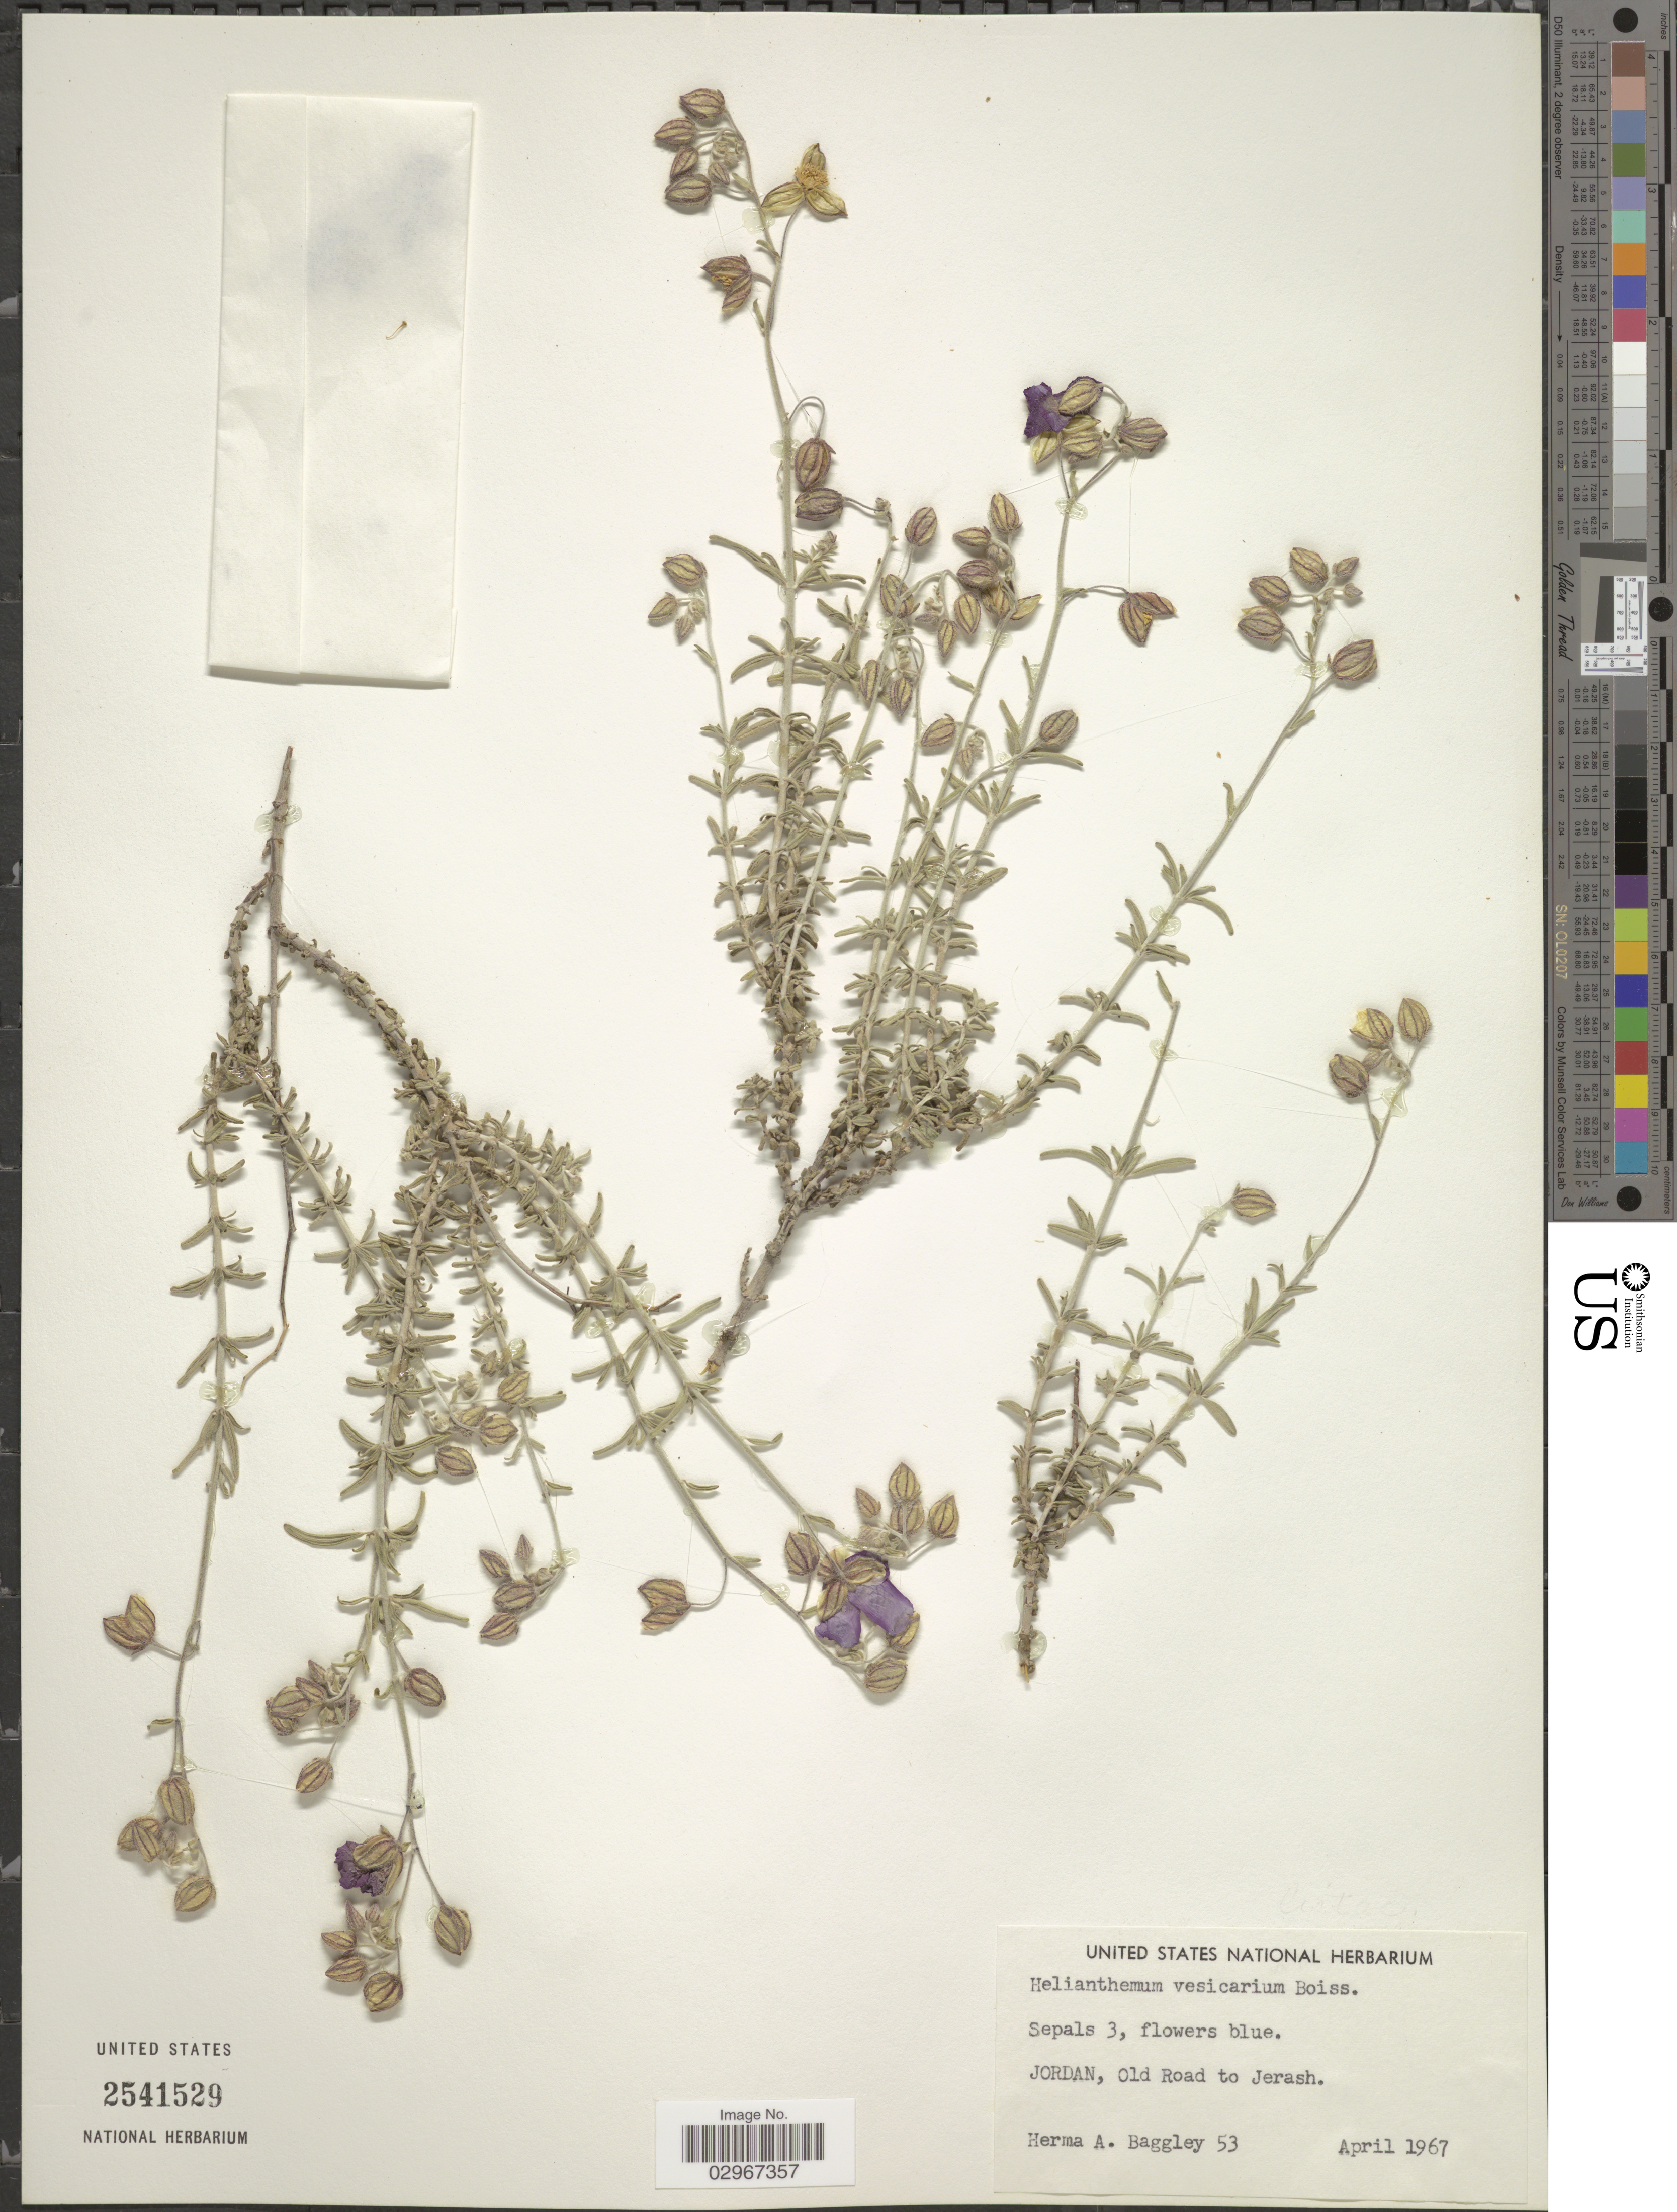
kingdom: Plantae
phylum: Tracheophyta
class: Magnoliopsida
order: Malvales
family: Cistaceae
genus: Helianthemum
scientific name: Helianthemum vesicarium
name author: Boiss.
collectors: H. Baggley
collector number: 53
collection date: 1967-04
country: Jordan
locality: Old Road to Jerash.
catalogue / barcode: US 2541529